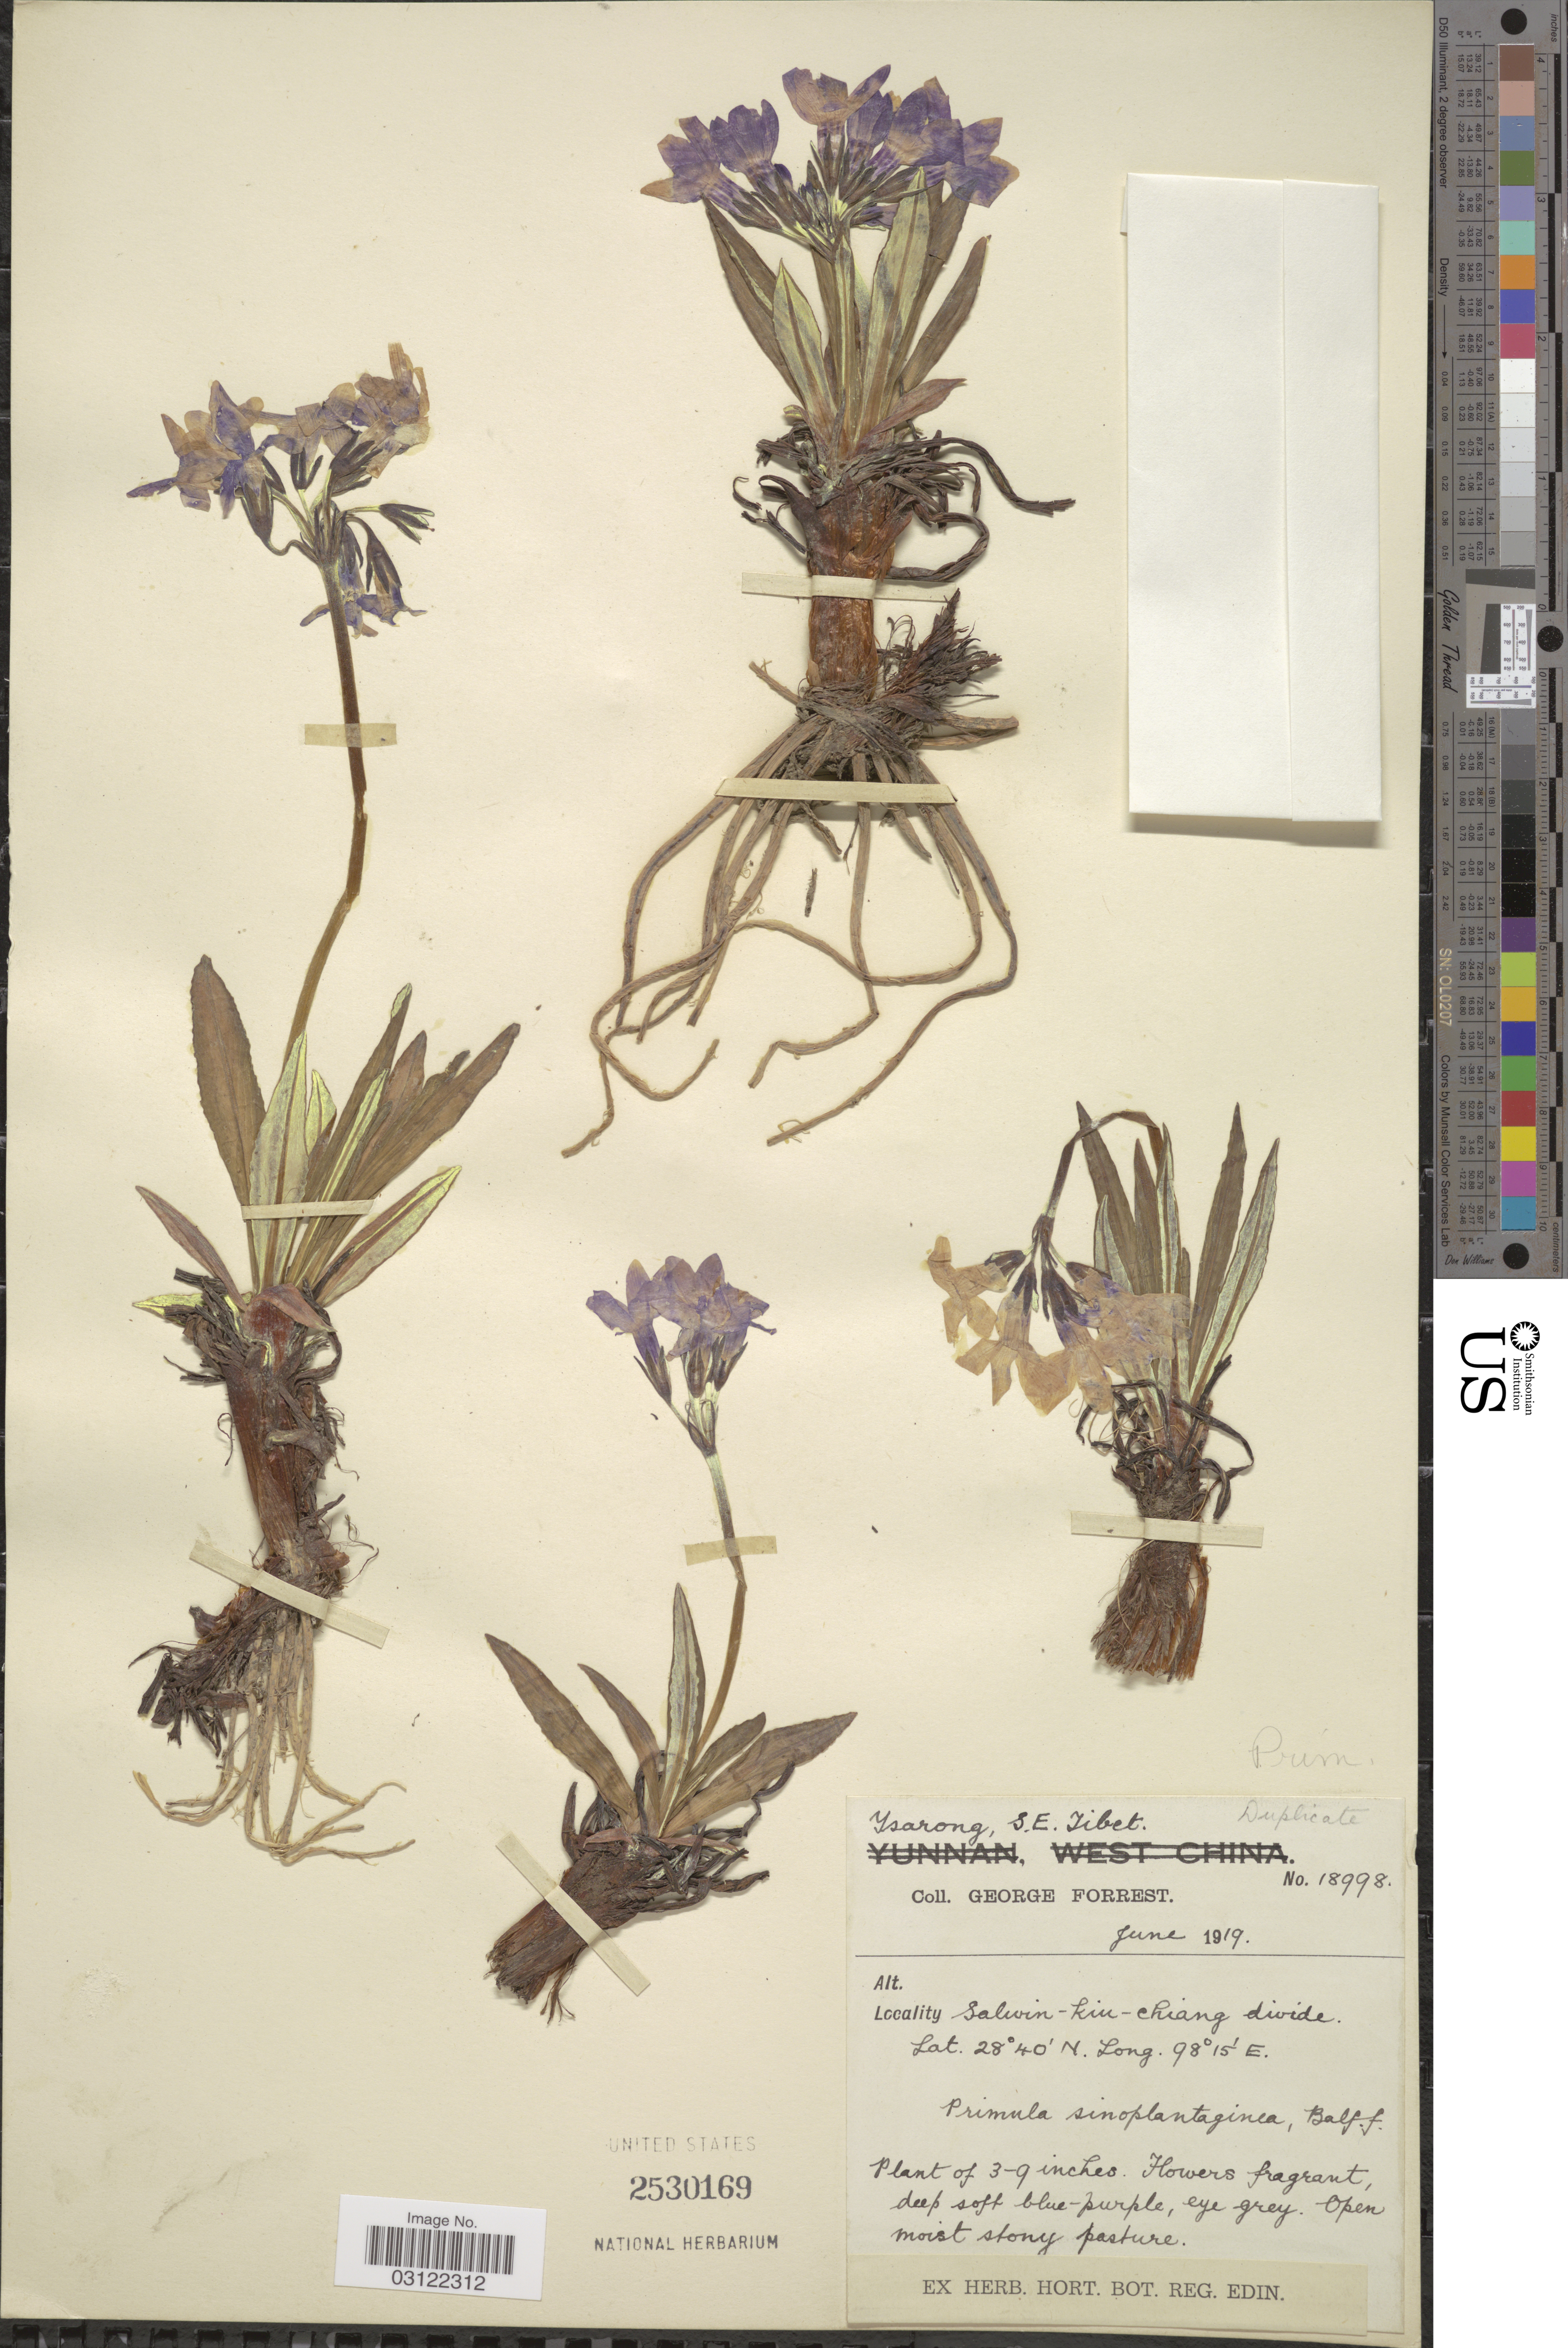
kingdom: Plantae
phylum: Tracheophyta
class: Magnoliopsida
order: Ericales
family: Primulaceae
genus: Primula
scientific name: Primula sinoplantaginea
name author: Balf. f.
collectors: G. Forrest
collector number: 18998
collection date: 1919-06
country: China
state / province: Xizang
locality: Tsarong, S. E. Tibet. Salwin-kiu-chiang divide.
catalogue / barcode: US 2530169